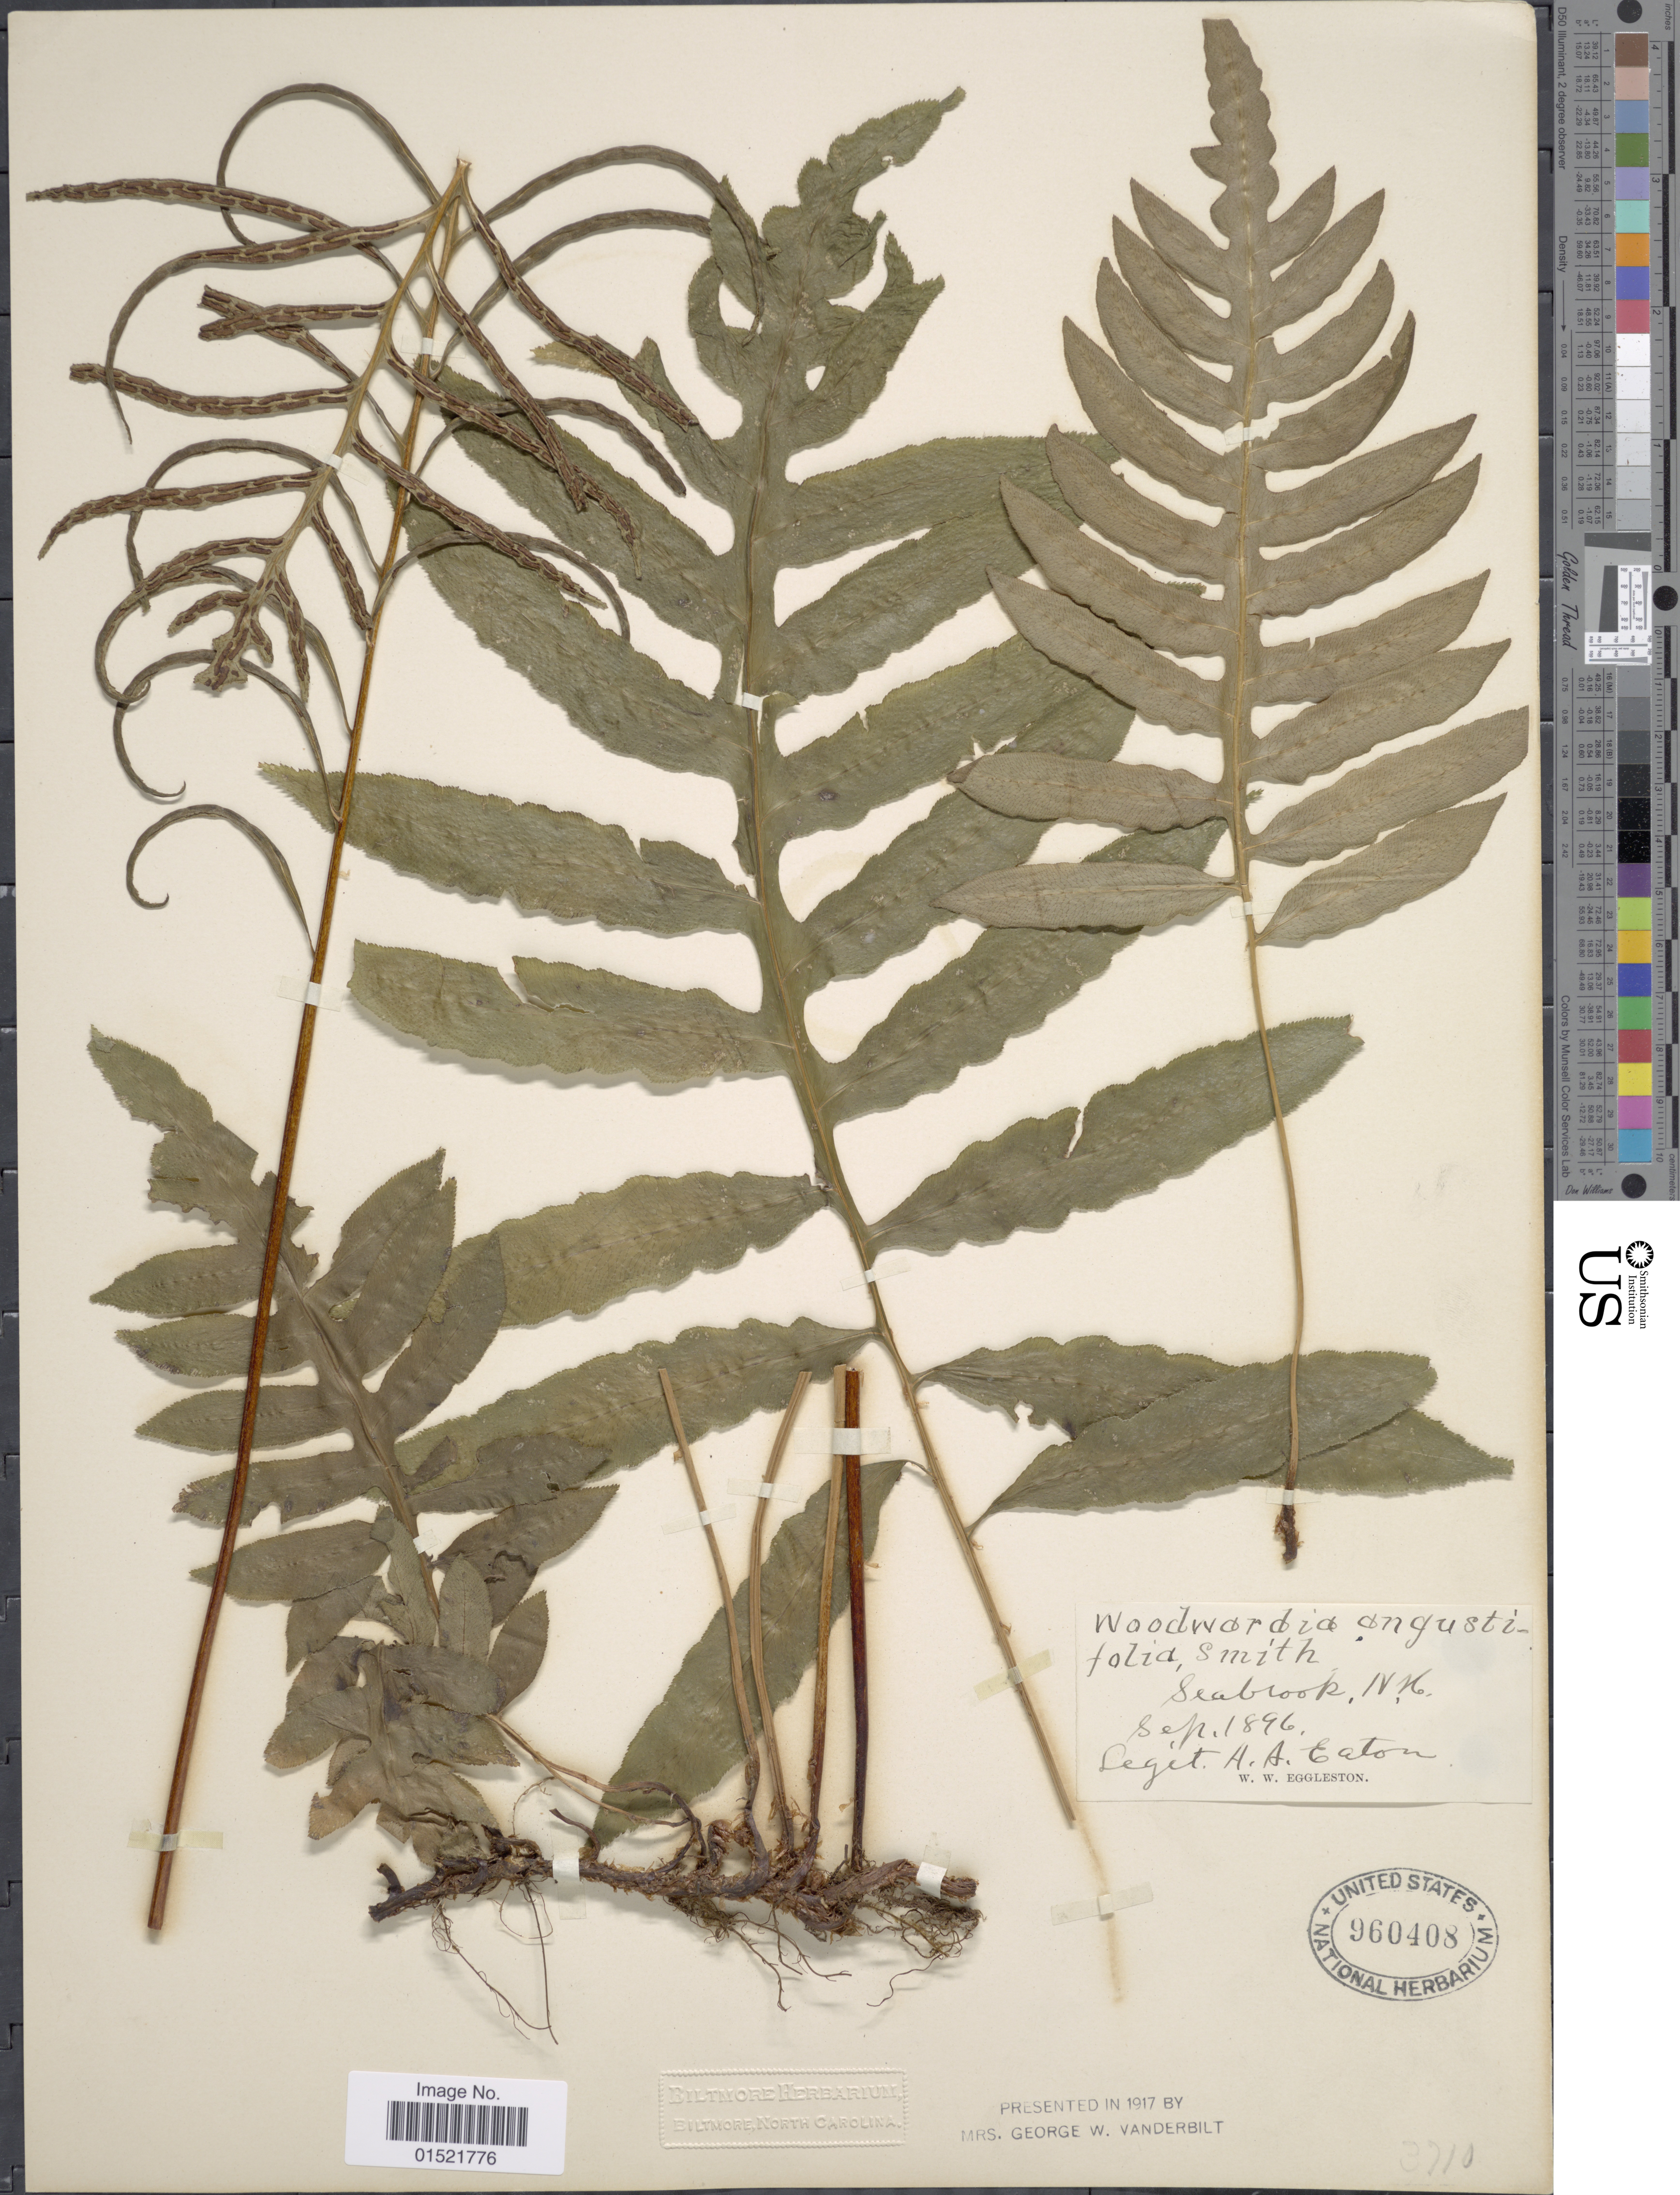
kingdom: Plantae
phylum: Tracheophyta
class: Polypodiopsida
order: Polypodiales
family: Blechnaceae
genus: Woodwardia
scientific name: Woodwardia areolata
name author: (L.) T. Moore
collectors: H. H. Eaton & W. W. Eggleston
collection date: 1896-09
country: United States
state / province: New Hampshire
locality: Seabrook, N.H.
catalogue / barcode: US 960408